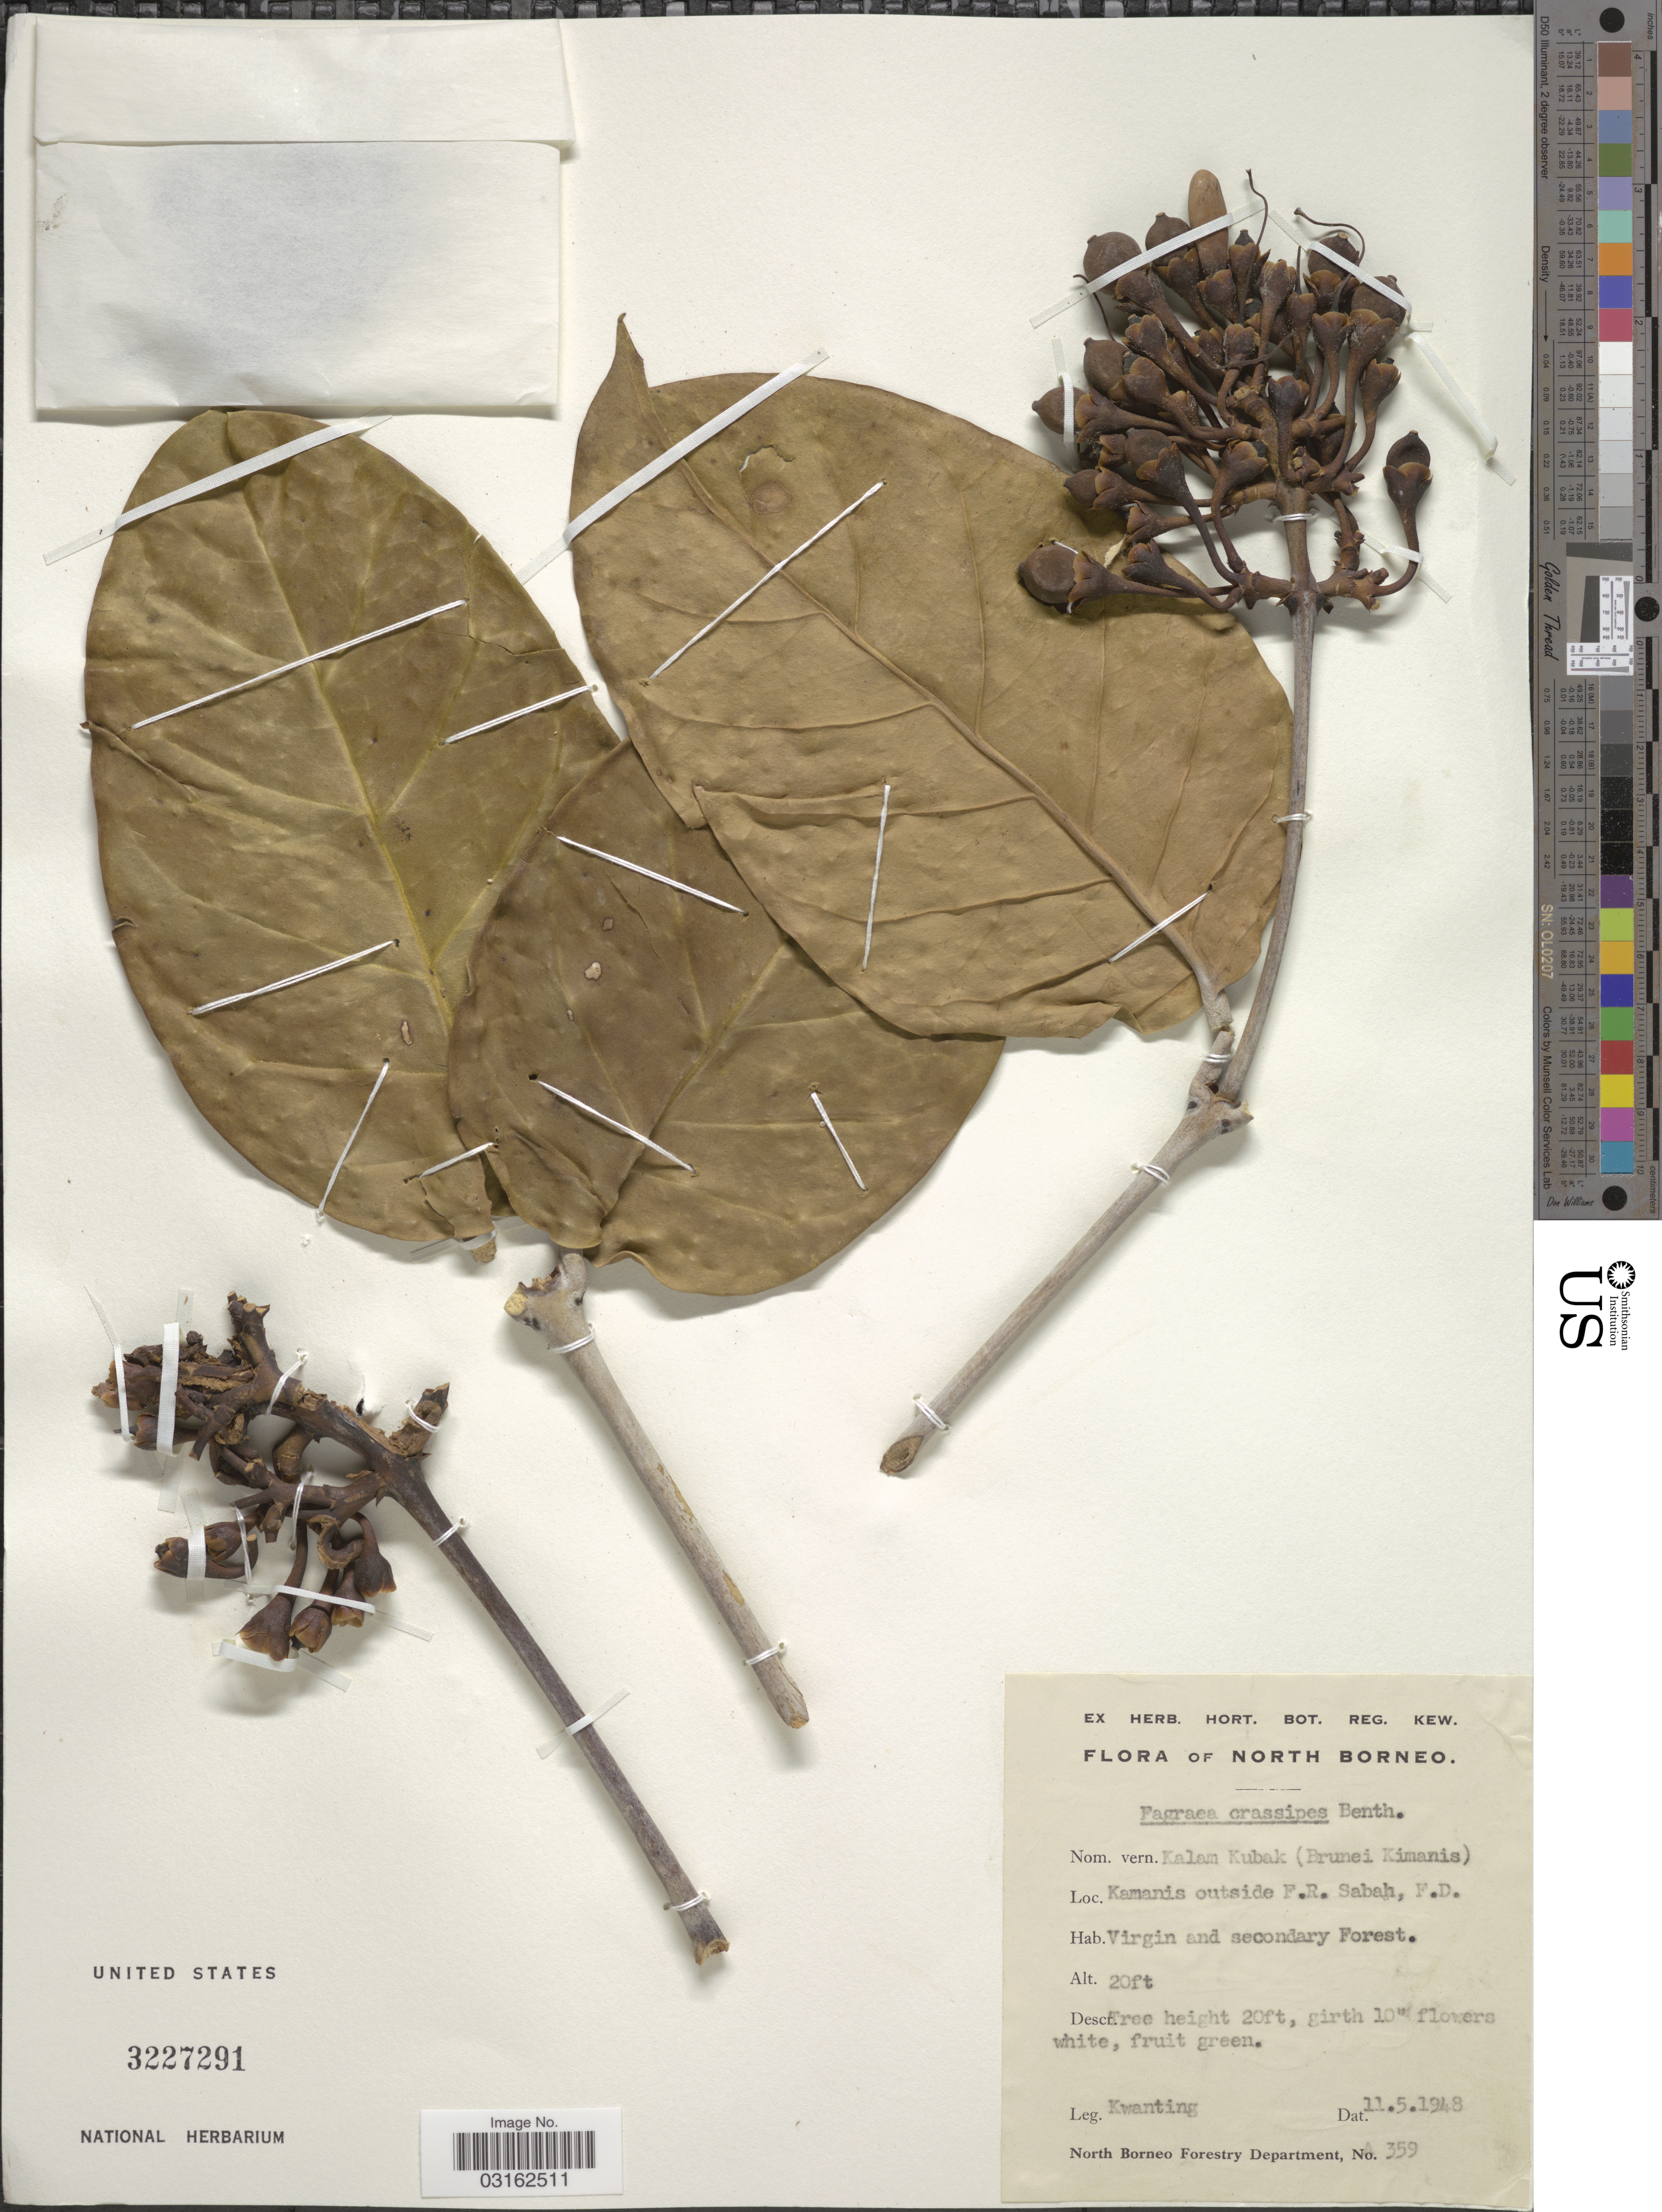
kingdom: Plantae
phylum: Tracheophyta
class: Magnoliopsida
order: Gentianales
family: Gentianaceae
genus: Fagraea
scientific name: Fagraea crassipes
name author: Benth.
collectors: Kwanting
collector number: A359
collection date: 1948-05-11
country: Malaysia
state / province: Sabah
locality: North Borneo. Kamanis outside F.R. Sabah, F.D.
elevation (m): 6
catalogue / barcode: US 3227291